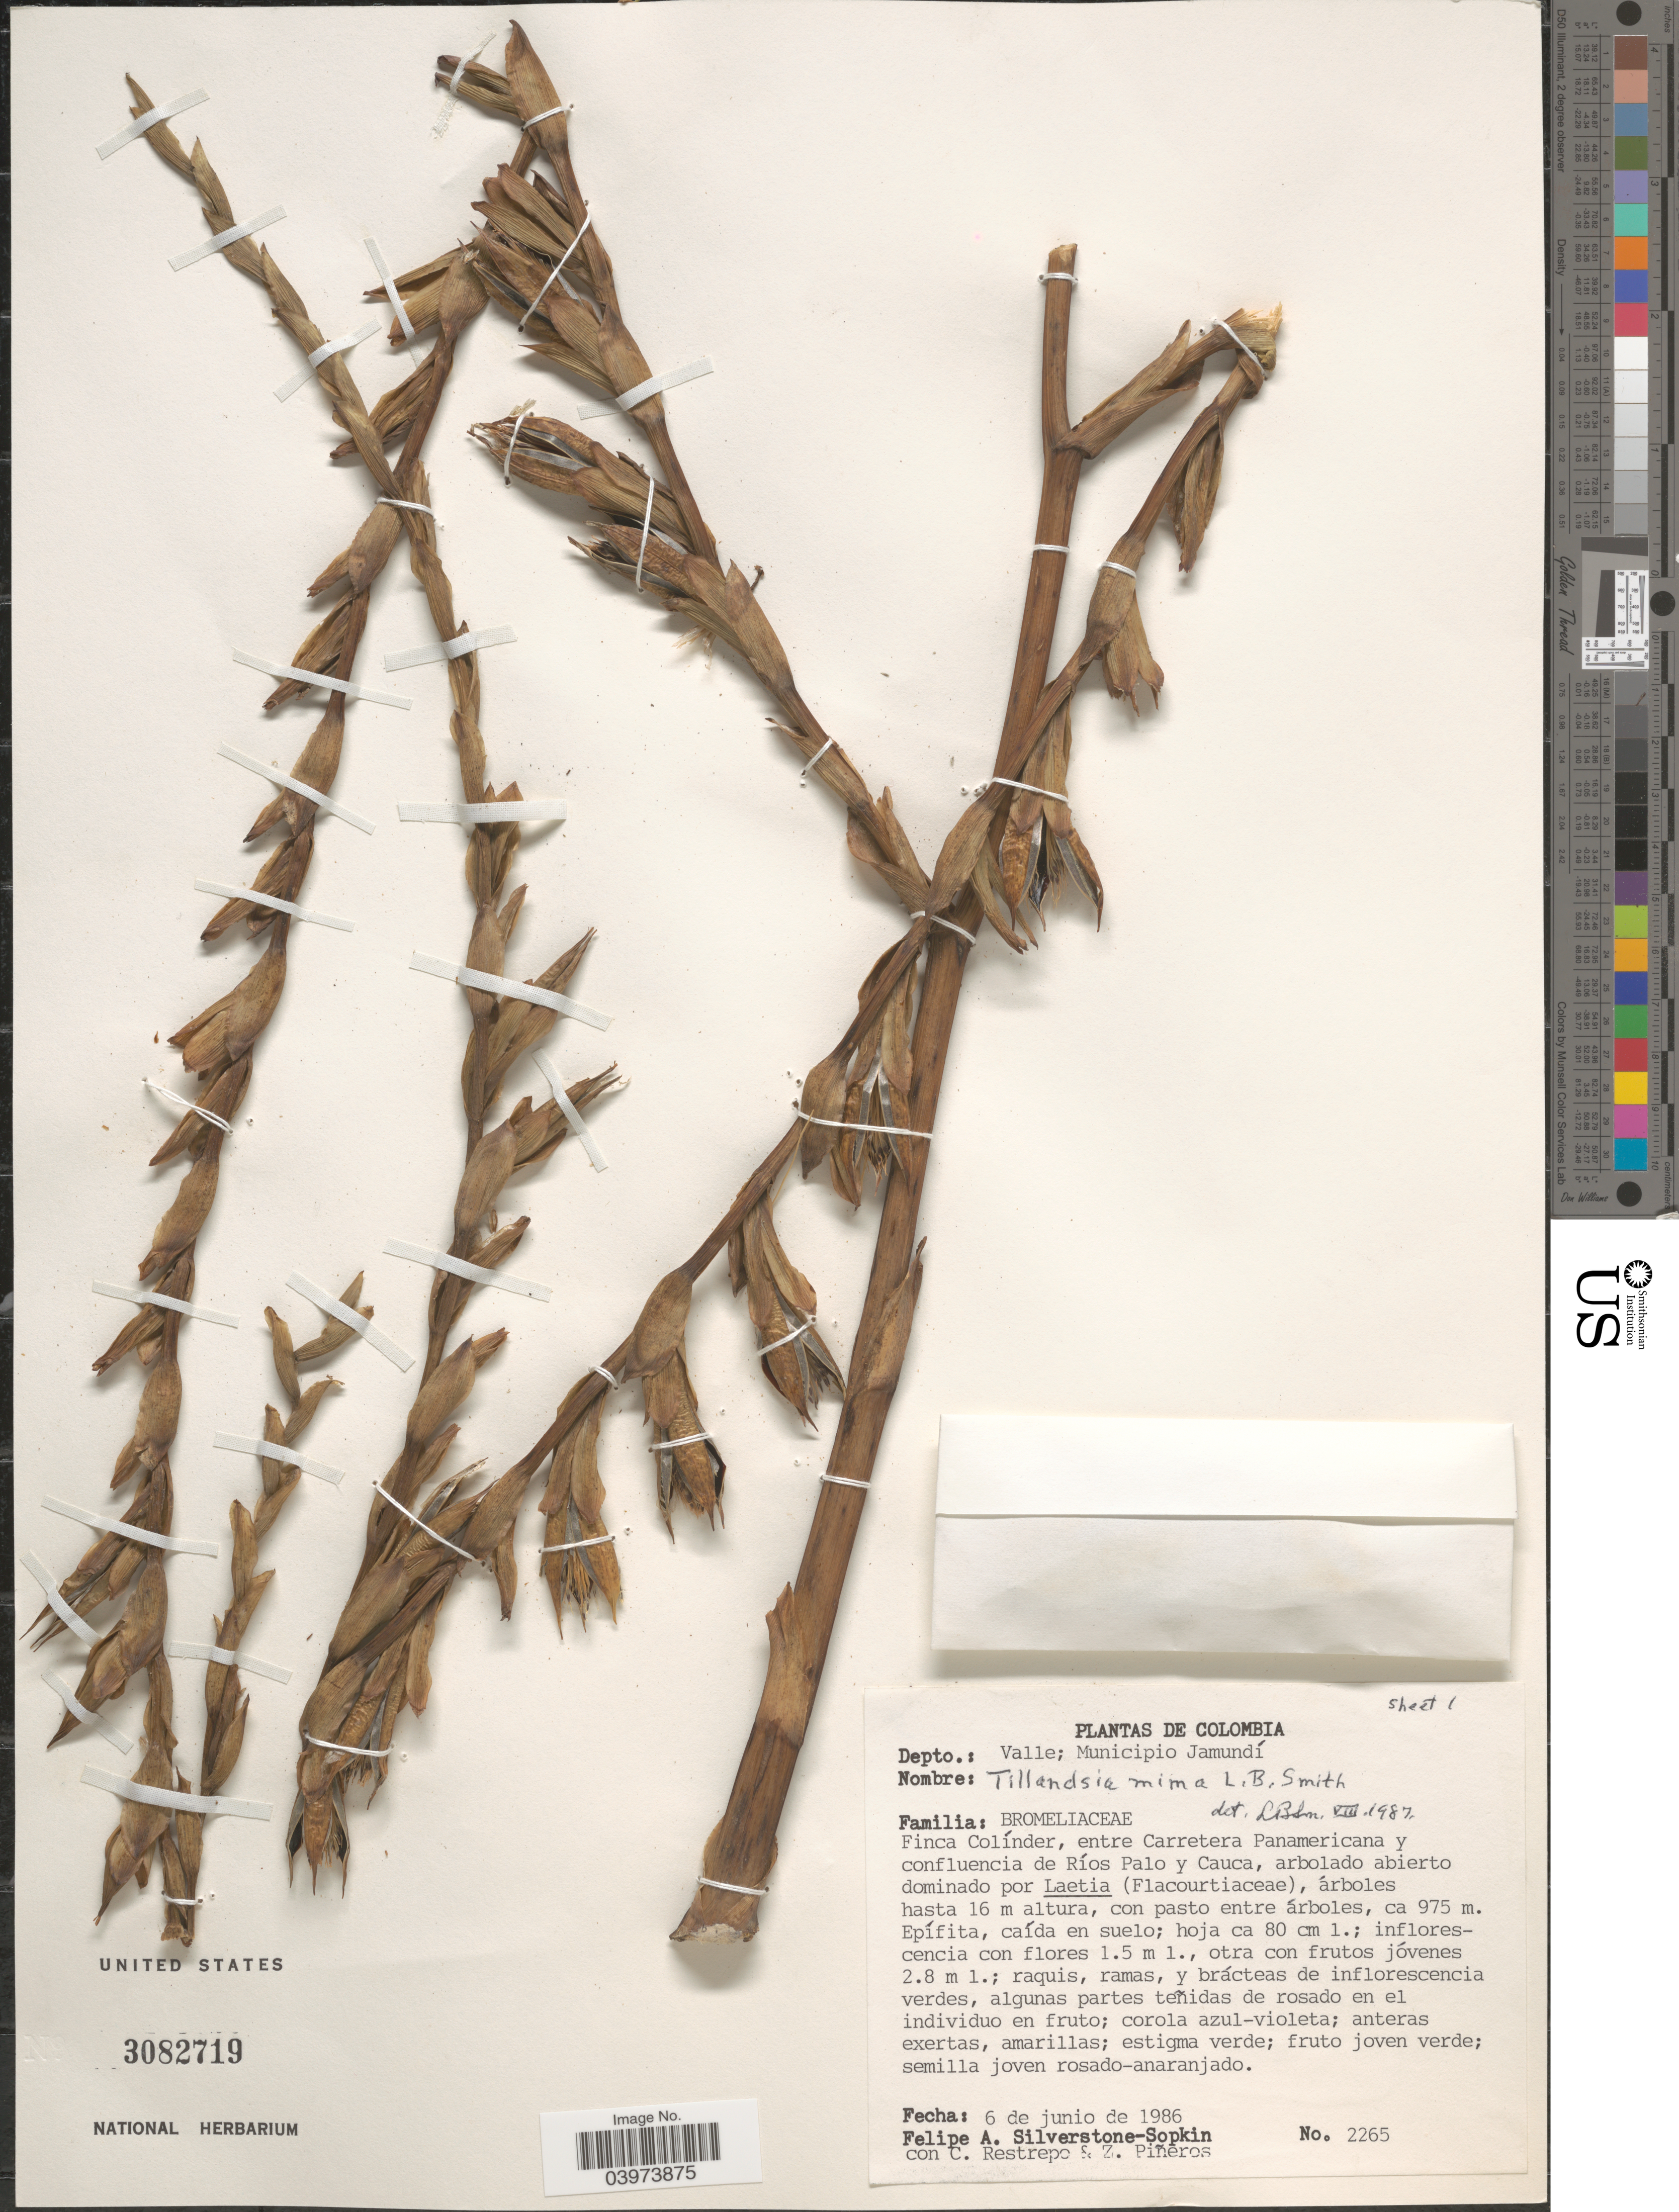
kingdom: Plantae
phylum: Tracheophyta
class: Liliopsida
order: Poales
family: Bromeliaceae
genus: Tillandsia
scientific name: Tillandsia mima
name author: L.B. Sm.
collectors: P. A. Silverstone-Sopkin, C. Restrepo & Z. Piñeros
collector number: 2265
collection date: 1986-06-06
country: Colombia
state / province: Valle del Cauca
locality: Depto.: Valle; Municipio Jamundí. Finca Colínder, entre Carretera Panamericana y confluencia de Ríos Palo y Cauca, arbolado abierto dominado.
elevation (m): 975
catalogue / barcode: US 3082719